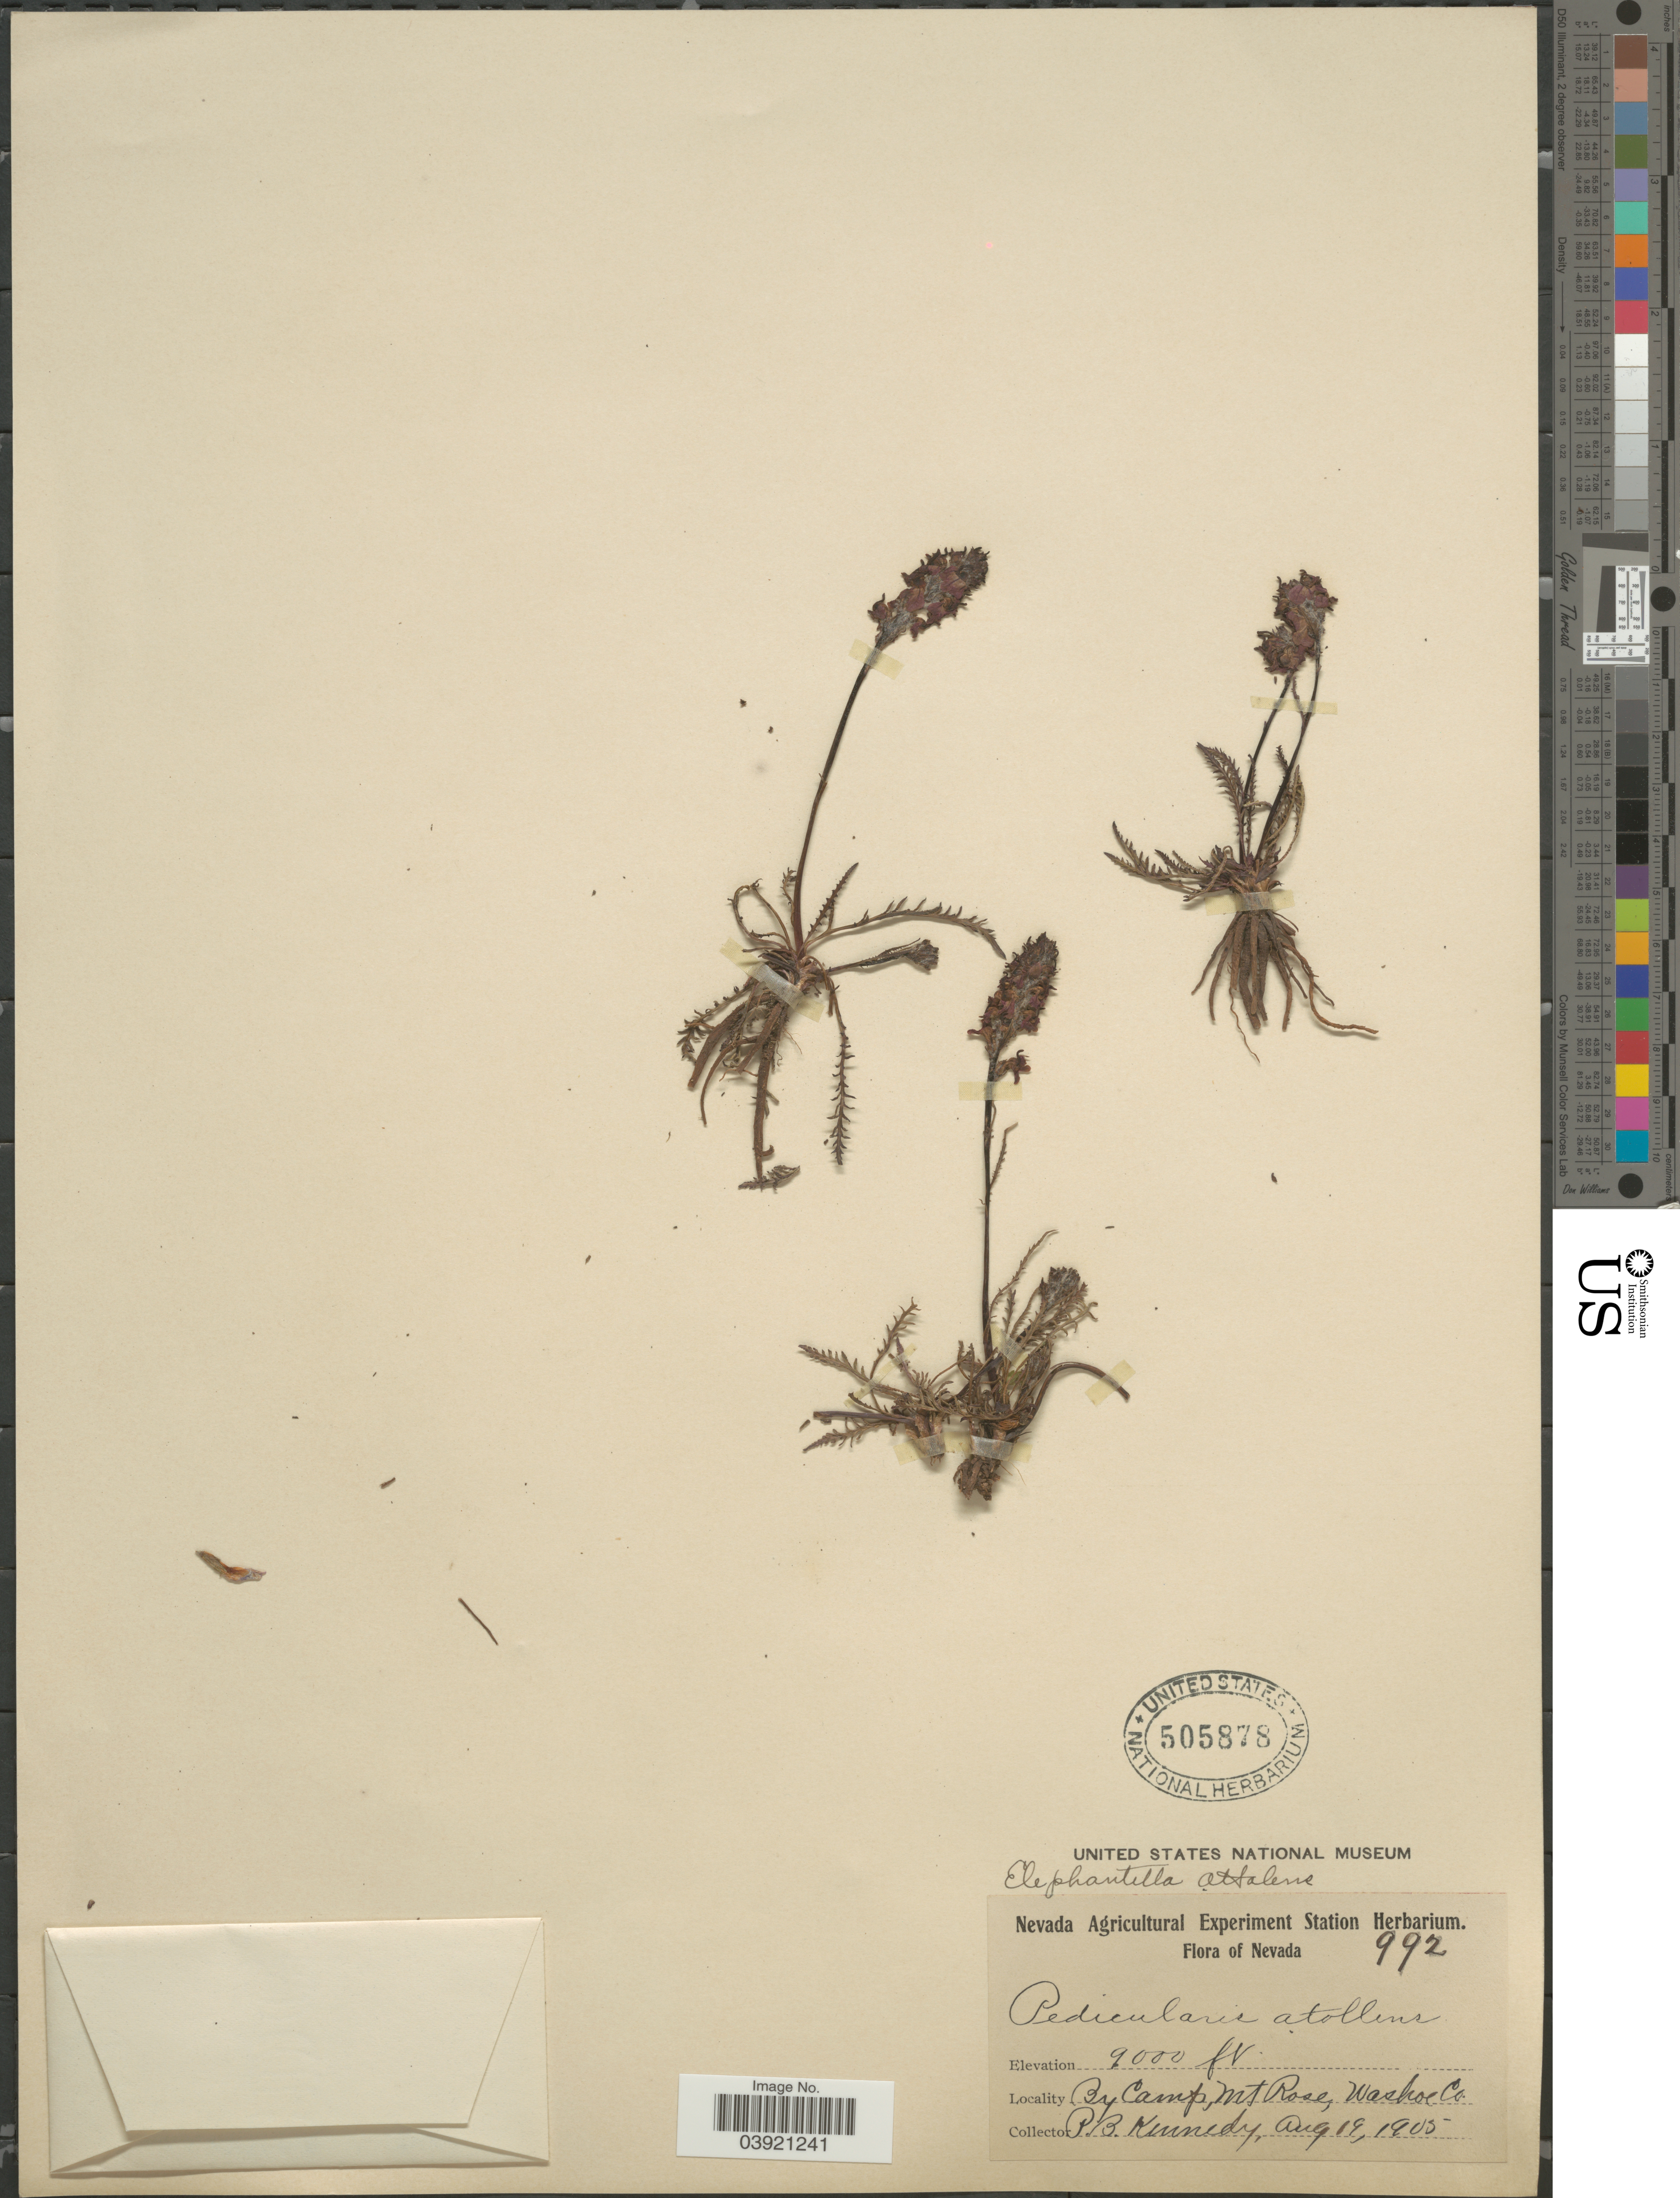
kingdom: Plantae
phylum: Tracheophyta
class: Magnoliopsida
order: Lamiales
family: Orobanchaceae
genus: Pedicularis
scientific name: Pedicularis attollens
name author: A. Gray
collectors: P. B. Kennedy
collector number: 992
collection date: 1905-08-19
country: United States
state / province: Nevada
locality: By Camp, Mt Rose, Washoe Co.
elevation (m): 2743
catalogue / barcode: US 505878